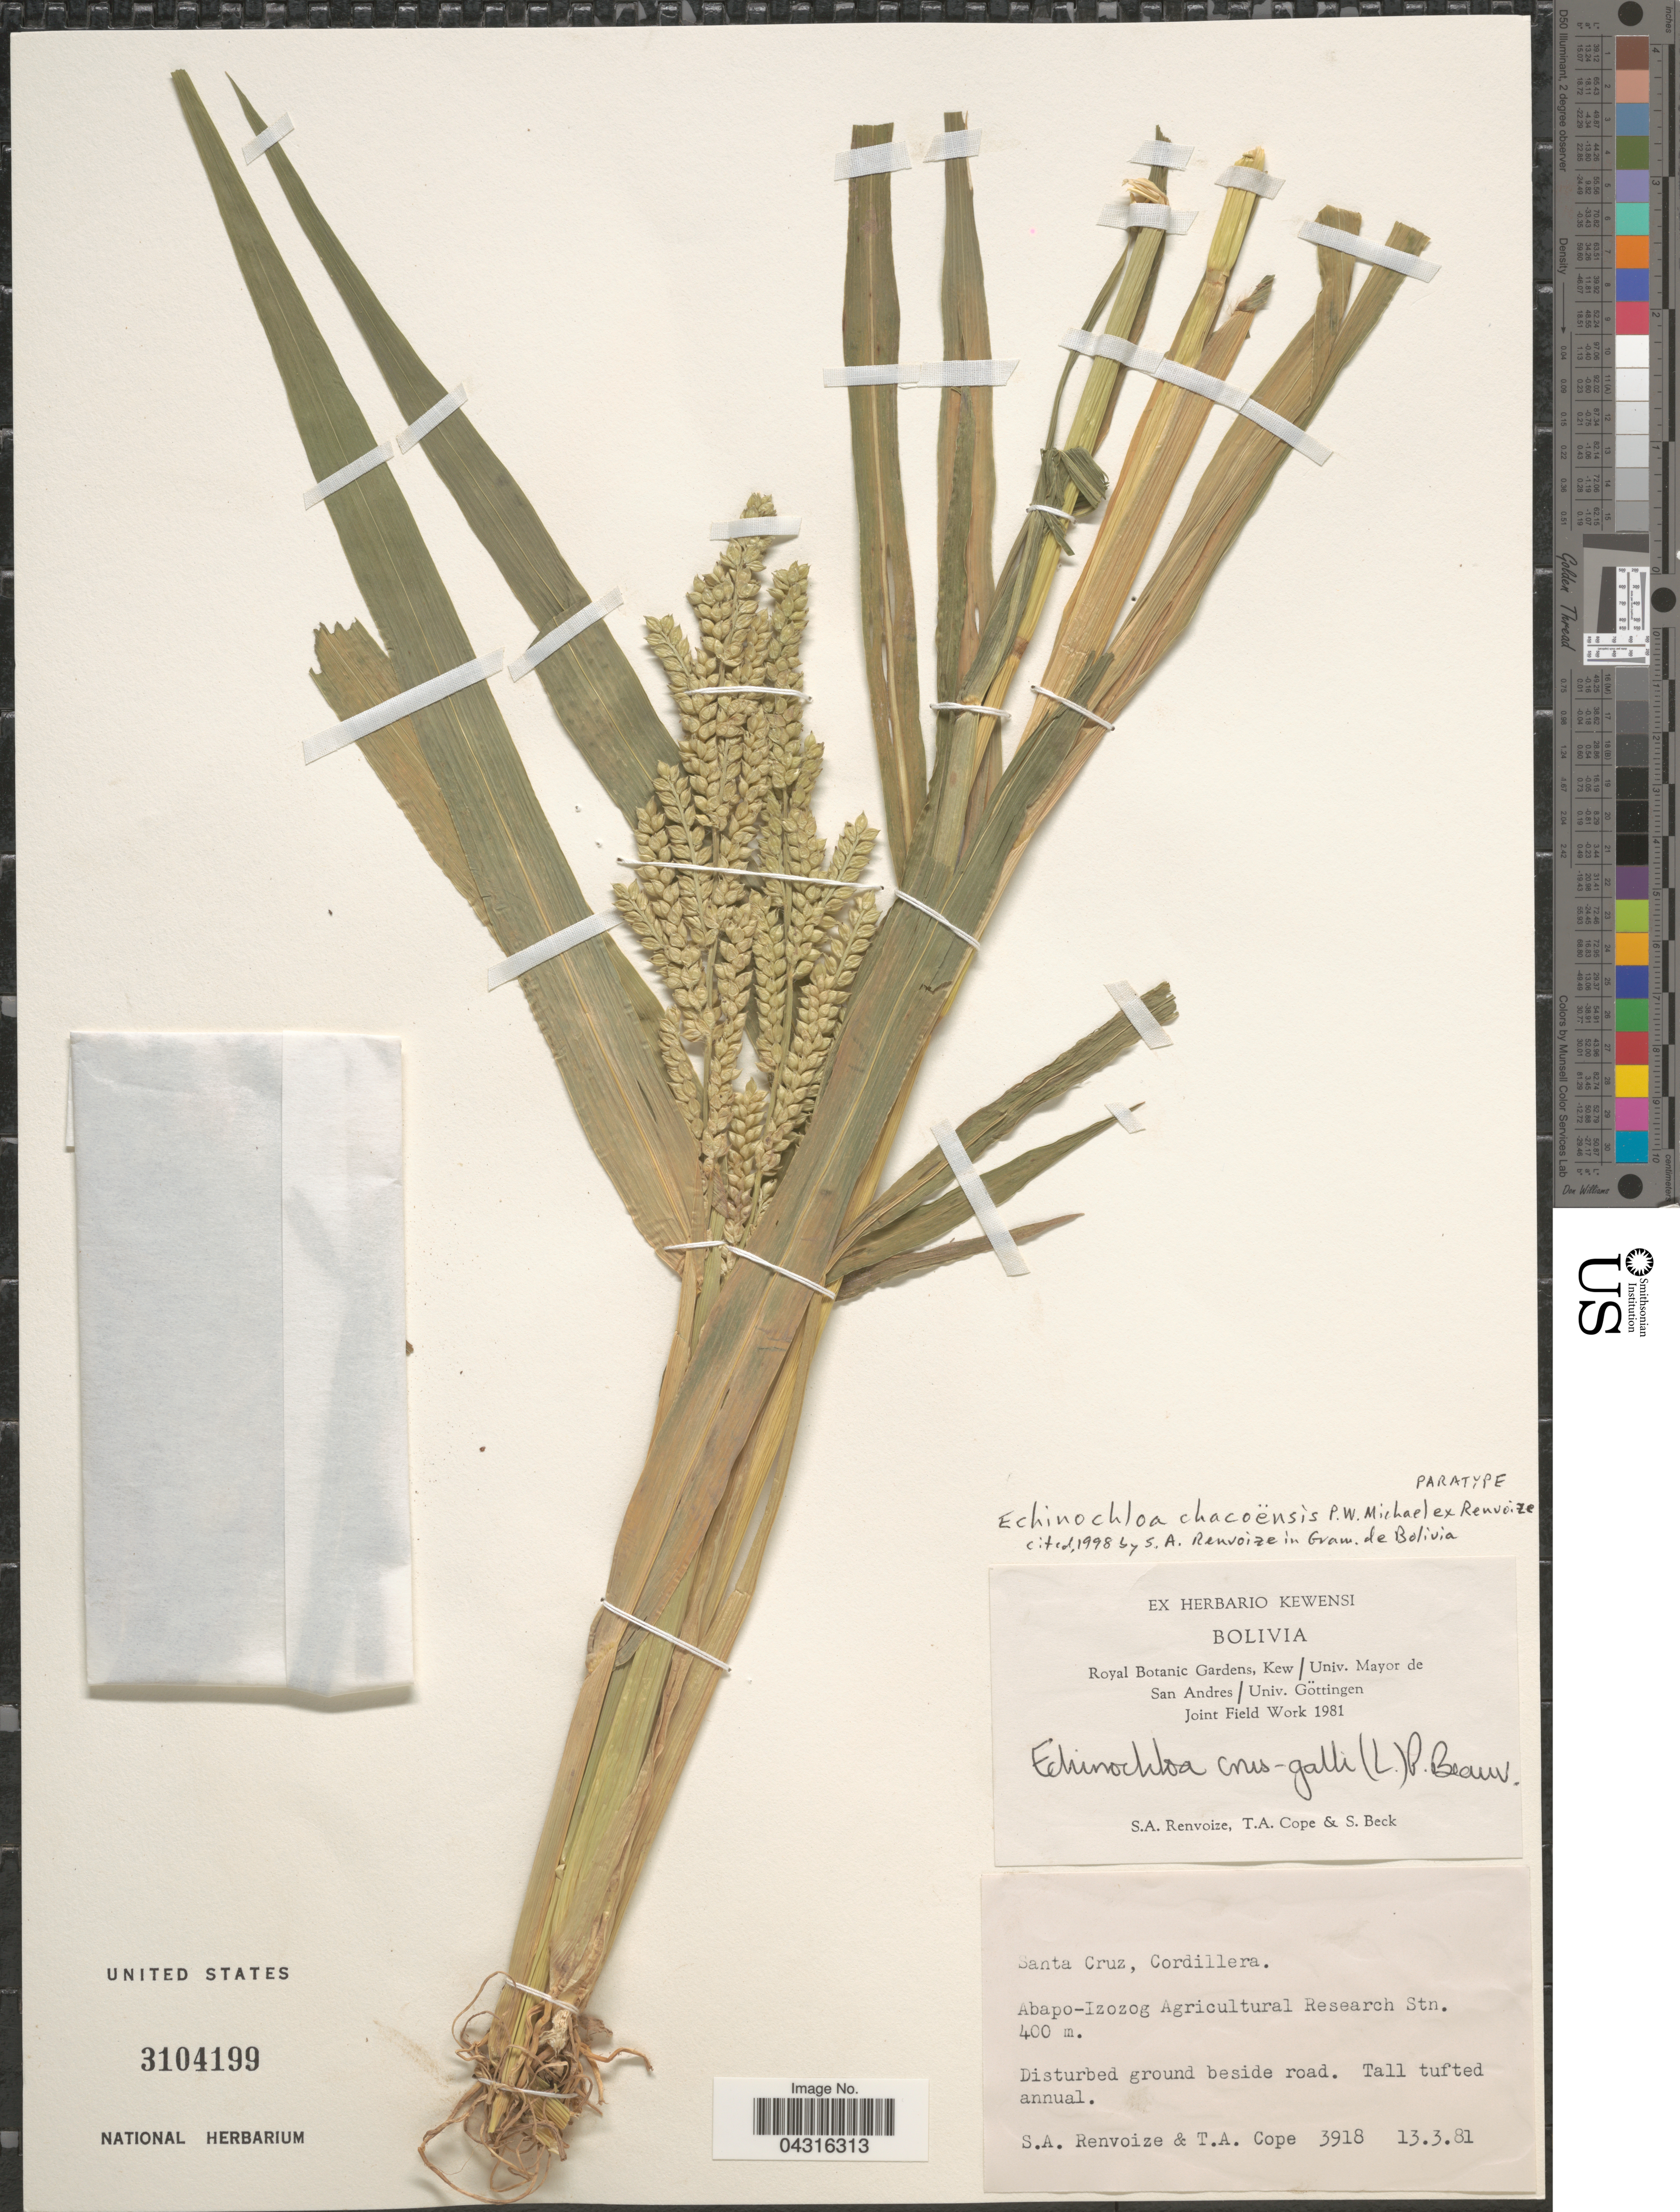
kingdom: Plantae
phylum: Tracheophyta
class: Liliopsida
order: Poales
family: Poaceae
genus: Echinochloa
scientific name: Echinochloa chacoensis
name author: Michael ex Renvoize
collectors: S. A. Renvoize, T. A. Cope & S. G. Beck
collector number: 3918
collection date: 1981-03-13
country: Bolivia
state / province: Santa Cruz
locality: Cordillera. Abapo-Izozog Agricultural Research Stn.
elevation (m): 400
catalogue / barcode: US 3104199